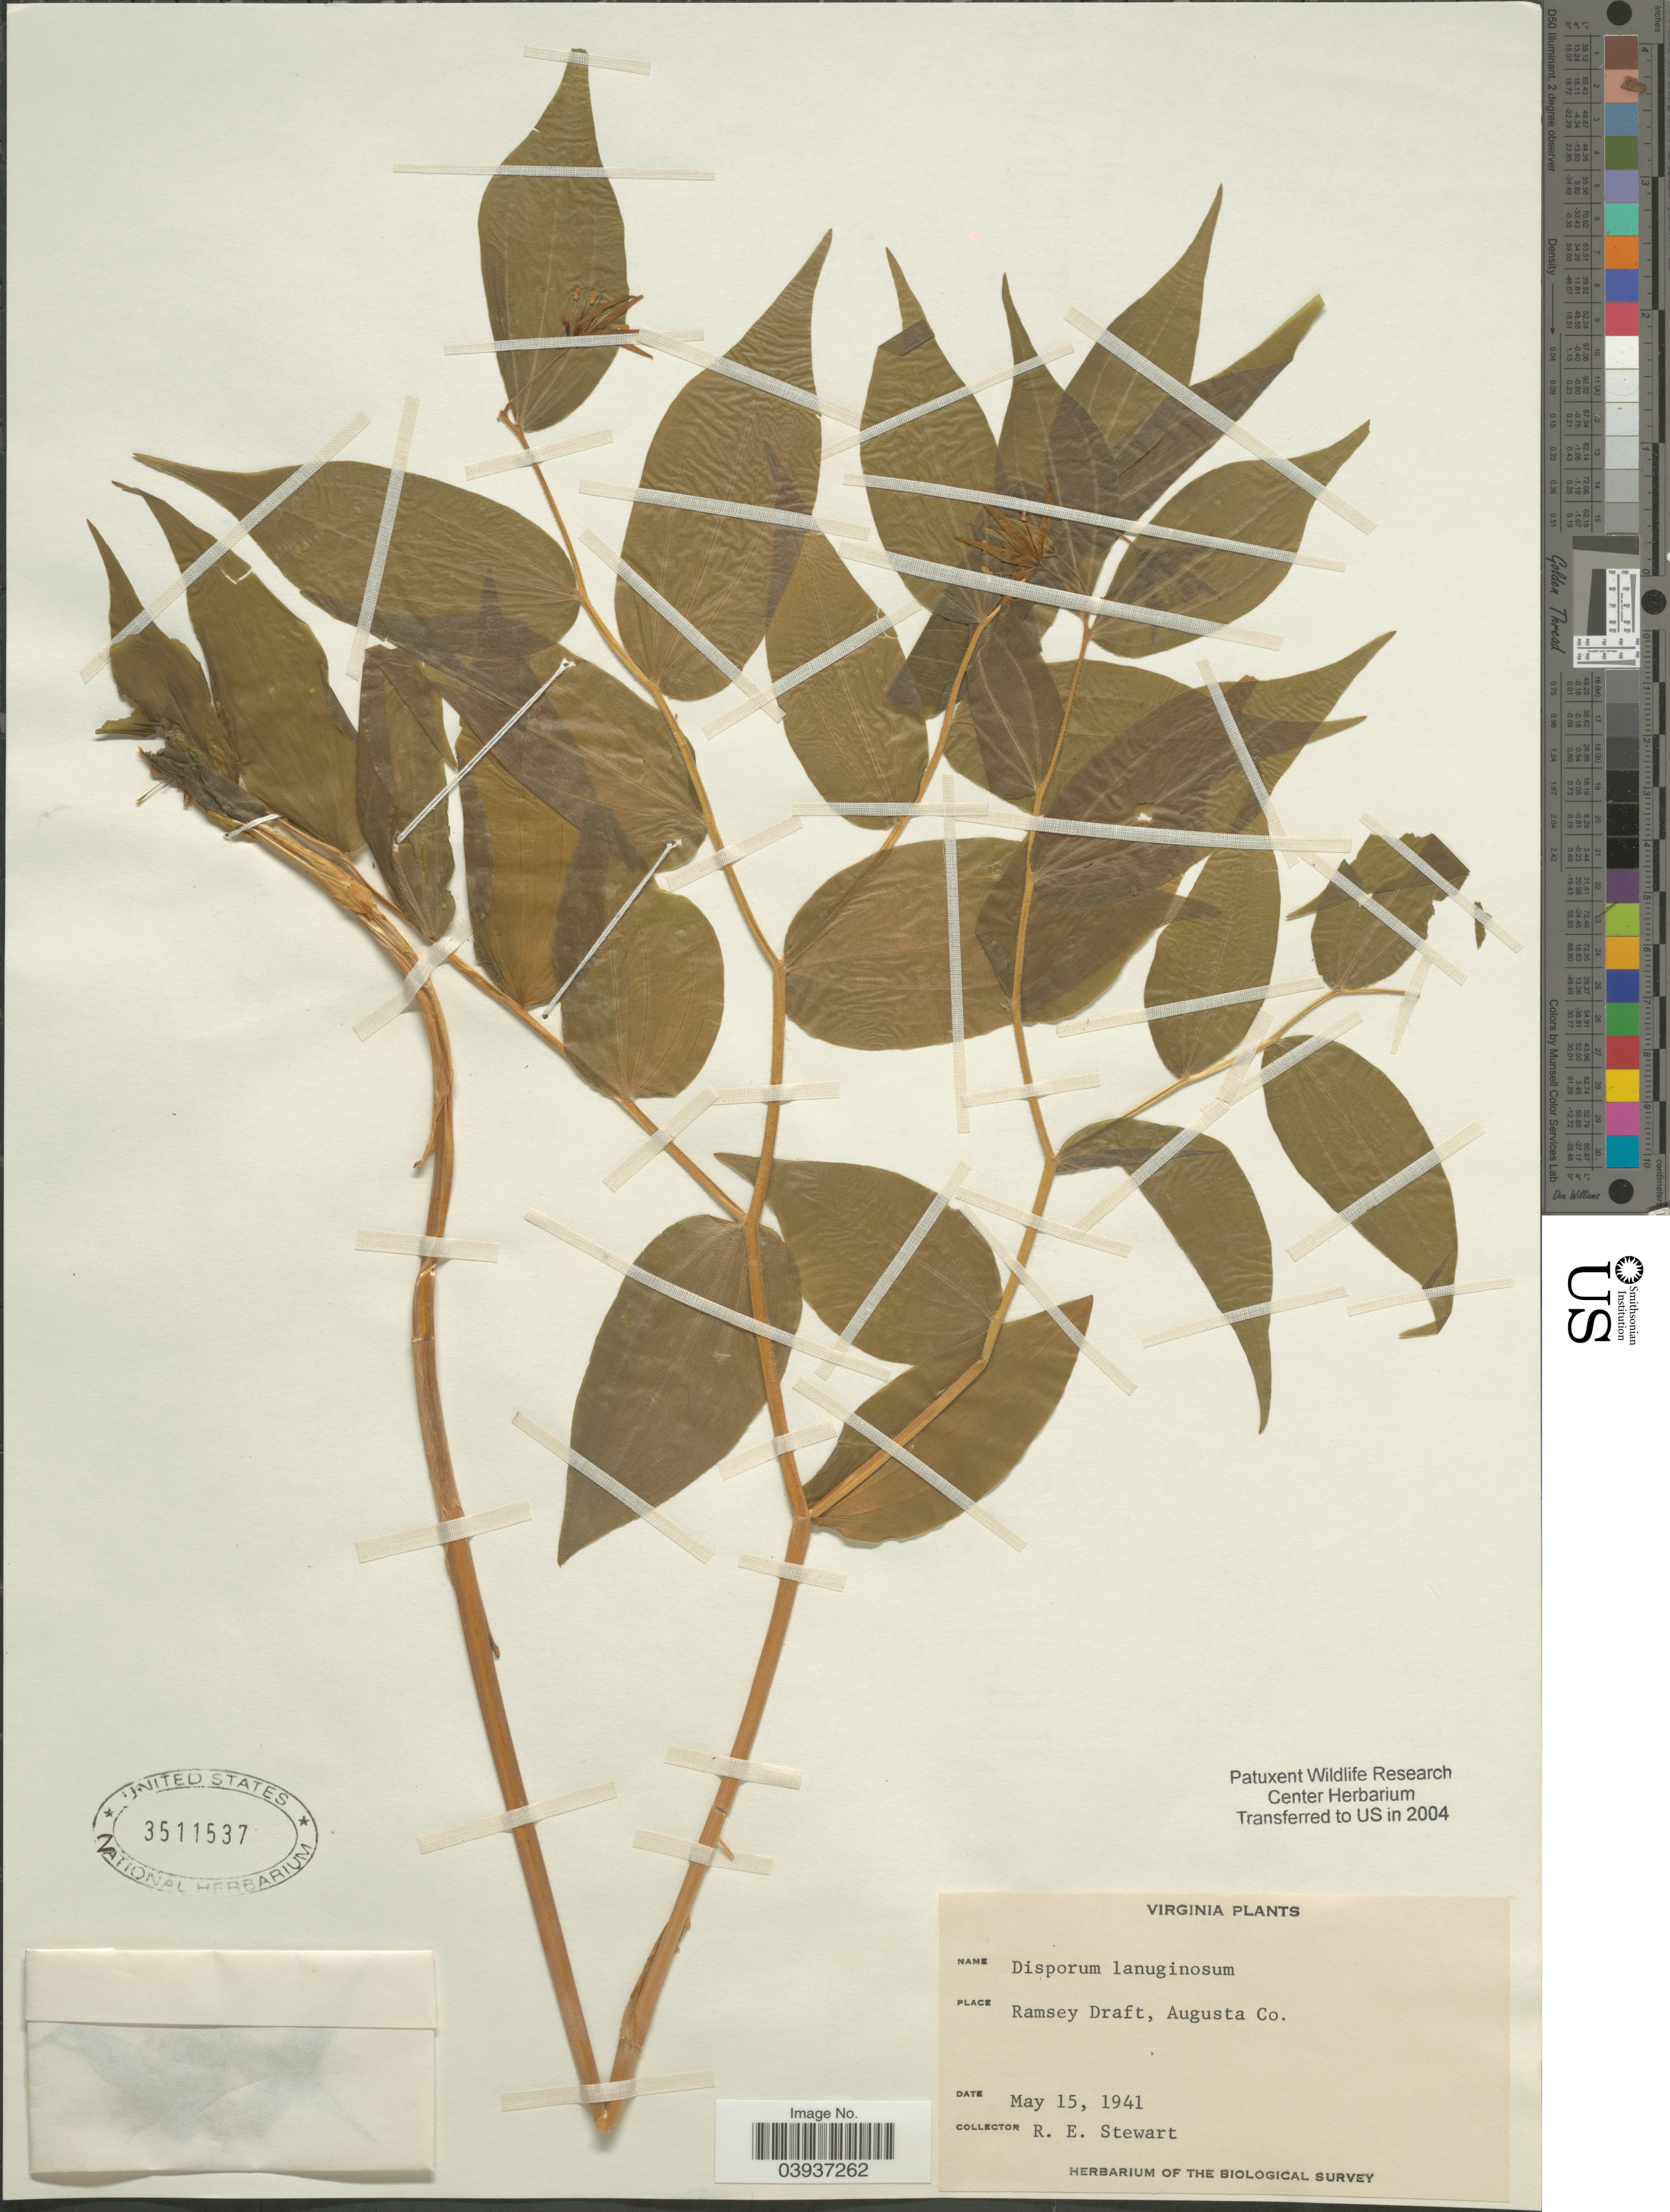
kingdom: Plantae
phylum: Tracheophyta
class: Liliopsida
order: Liliales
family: Colchicaceae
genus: Disporum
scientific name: Disporum lanuginosum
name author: (Michx.) G. Nicholson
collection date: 1941-05-15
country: United States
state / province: Virginia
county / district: Augusta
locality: Ramsey Draft, Augusta Co.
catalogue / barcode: US 3511537